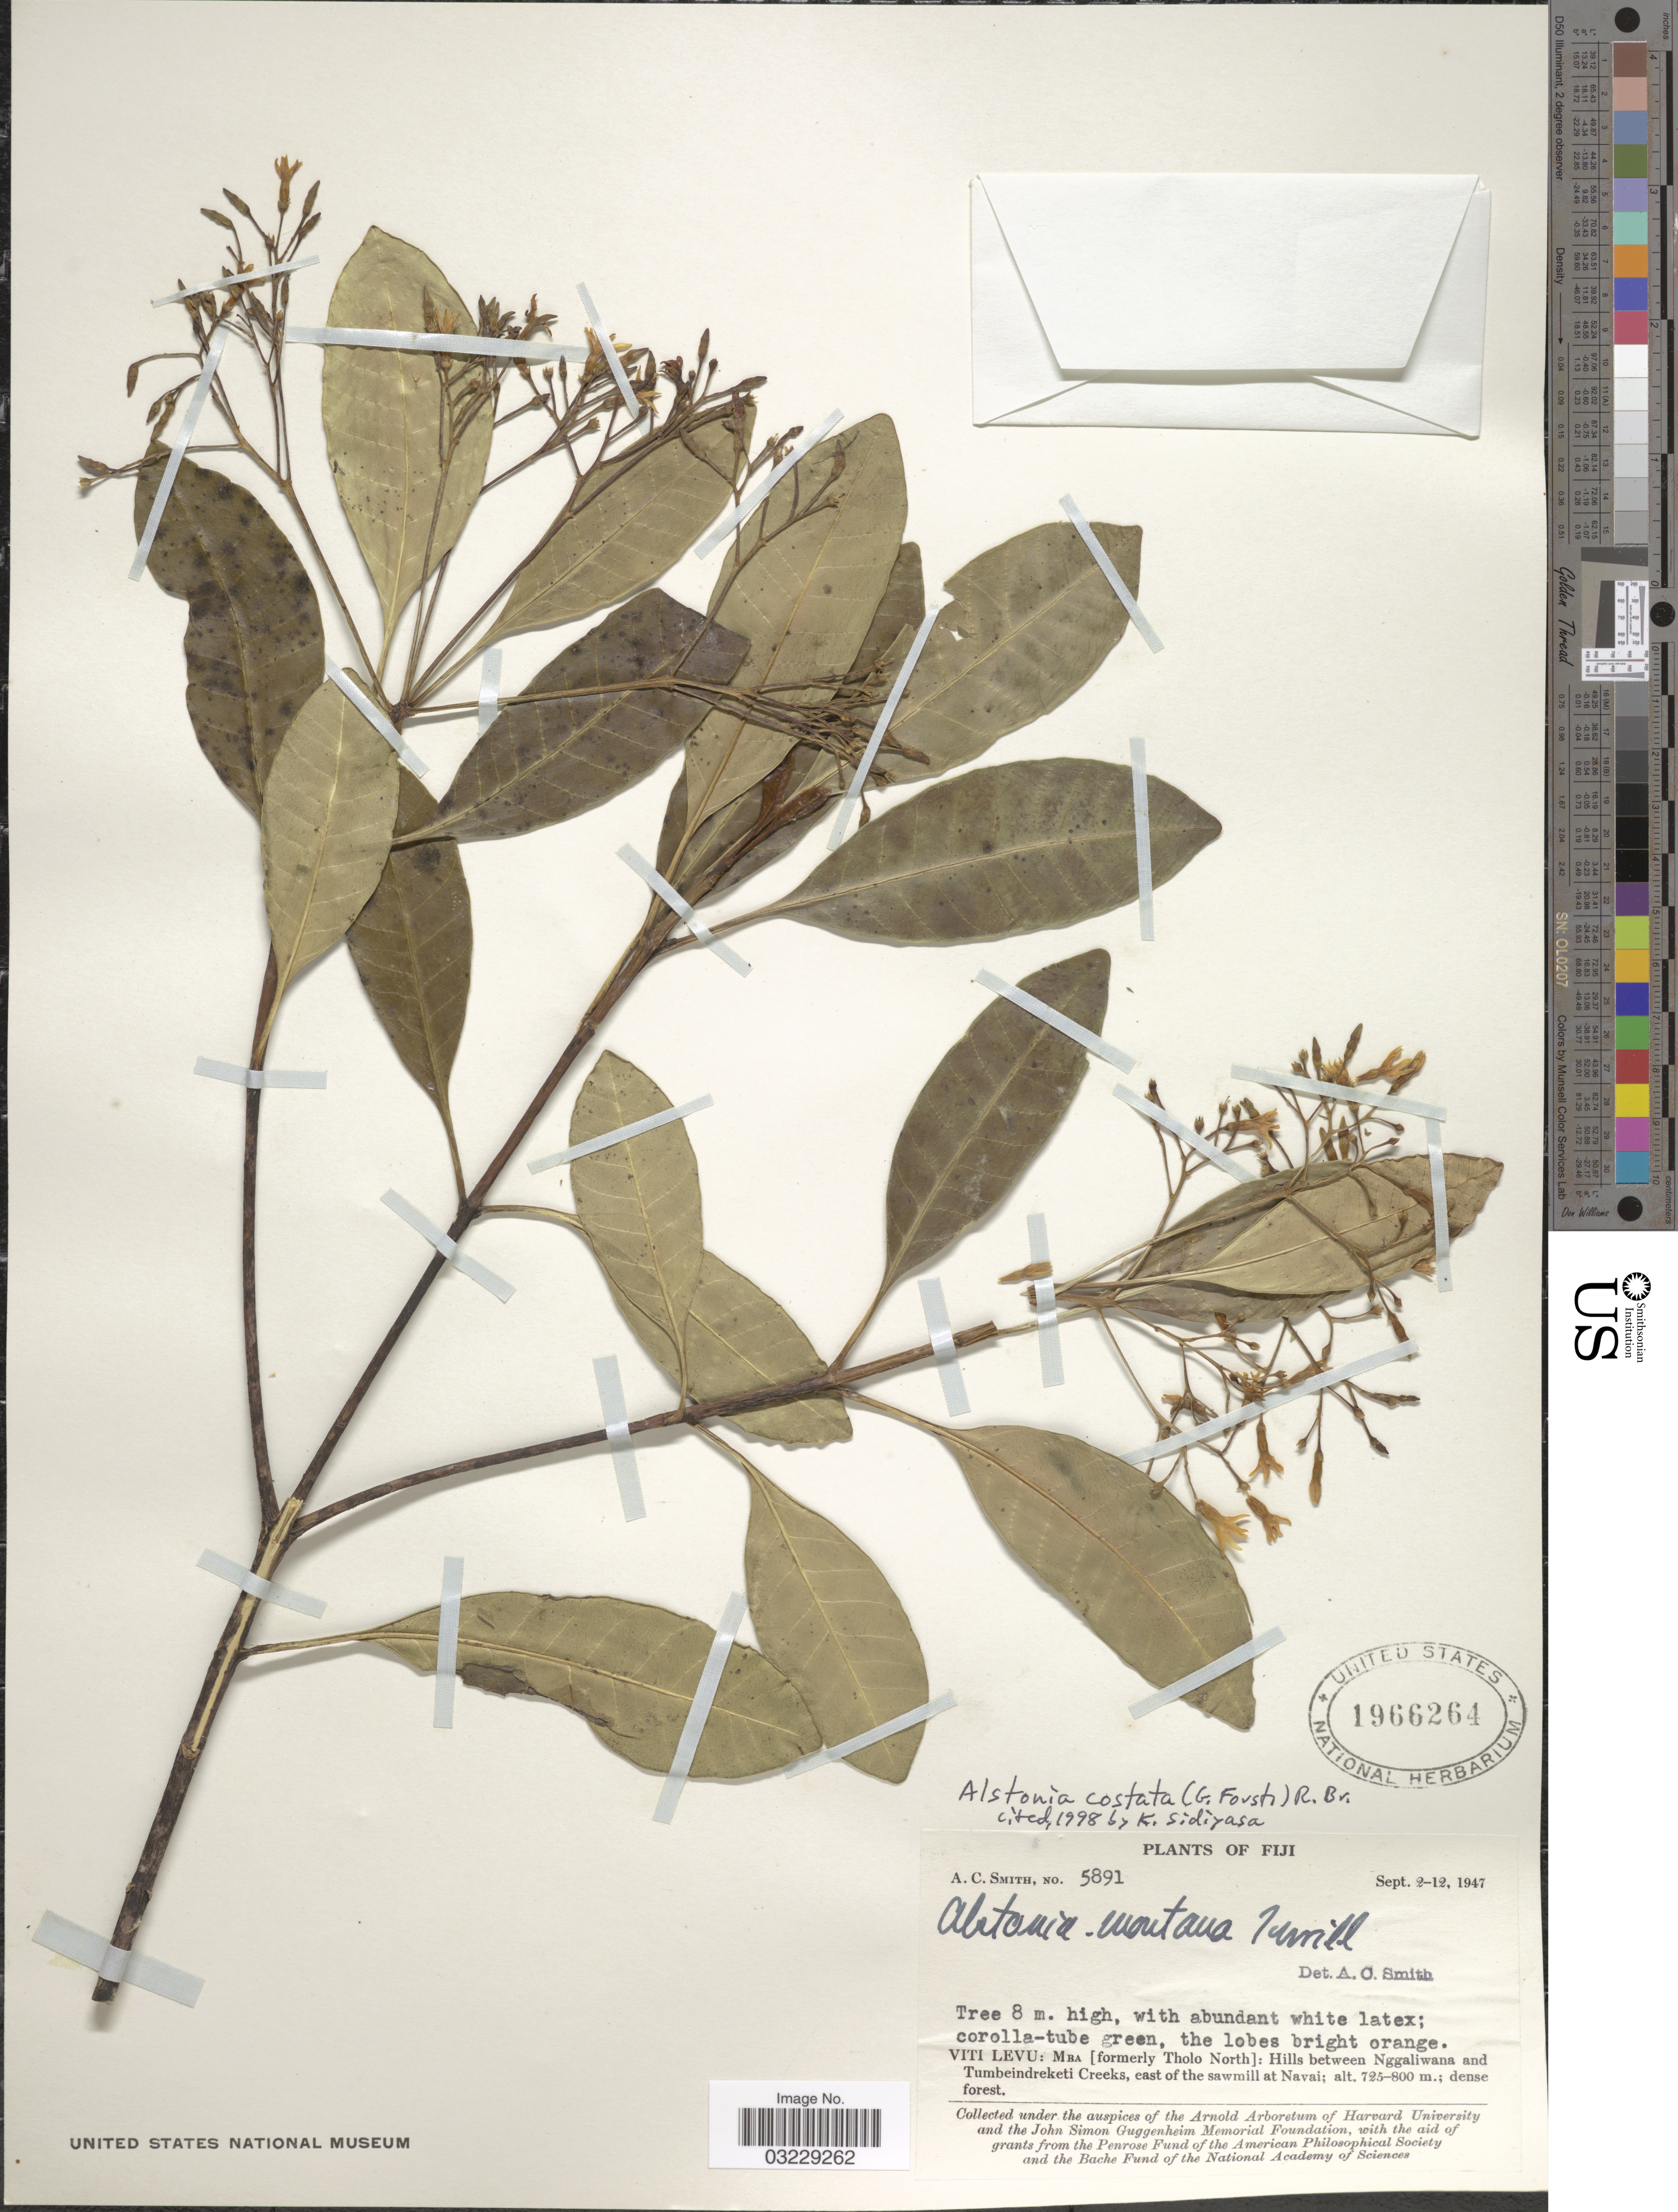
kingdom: Plantae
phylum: Tracheophyta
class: Magnoliopsida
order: Gentianales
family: Apocynaceae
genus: Alstonia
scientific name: Alstonia costata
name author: (G. Forst.) R. Br.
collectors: A. C. Smith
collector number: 5891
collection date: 1947-09-02/1947-09-12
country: Fiji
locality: Viti Levu: Mba [formerly Tholo North]: Hills between Nggaliwana and Tumbeindreketi Creeks, east of the sawmill at Navai.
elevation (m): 725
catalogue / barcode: US 1966264